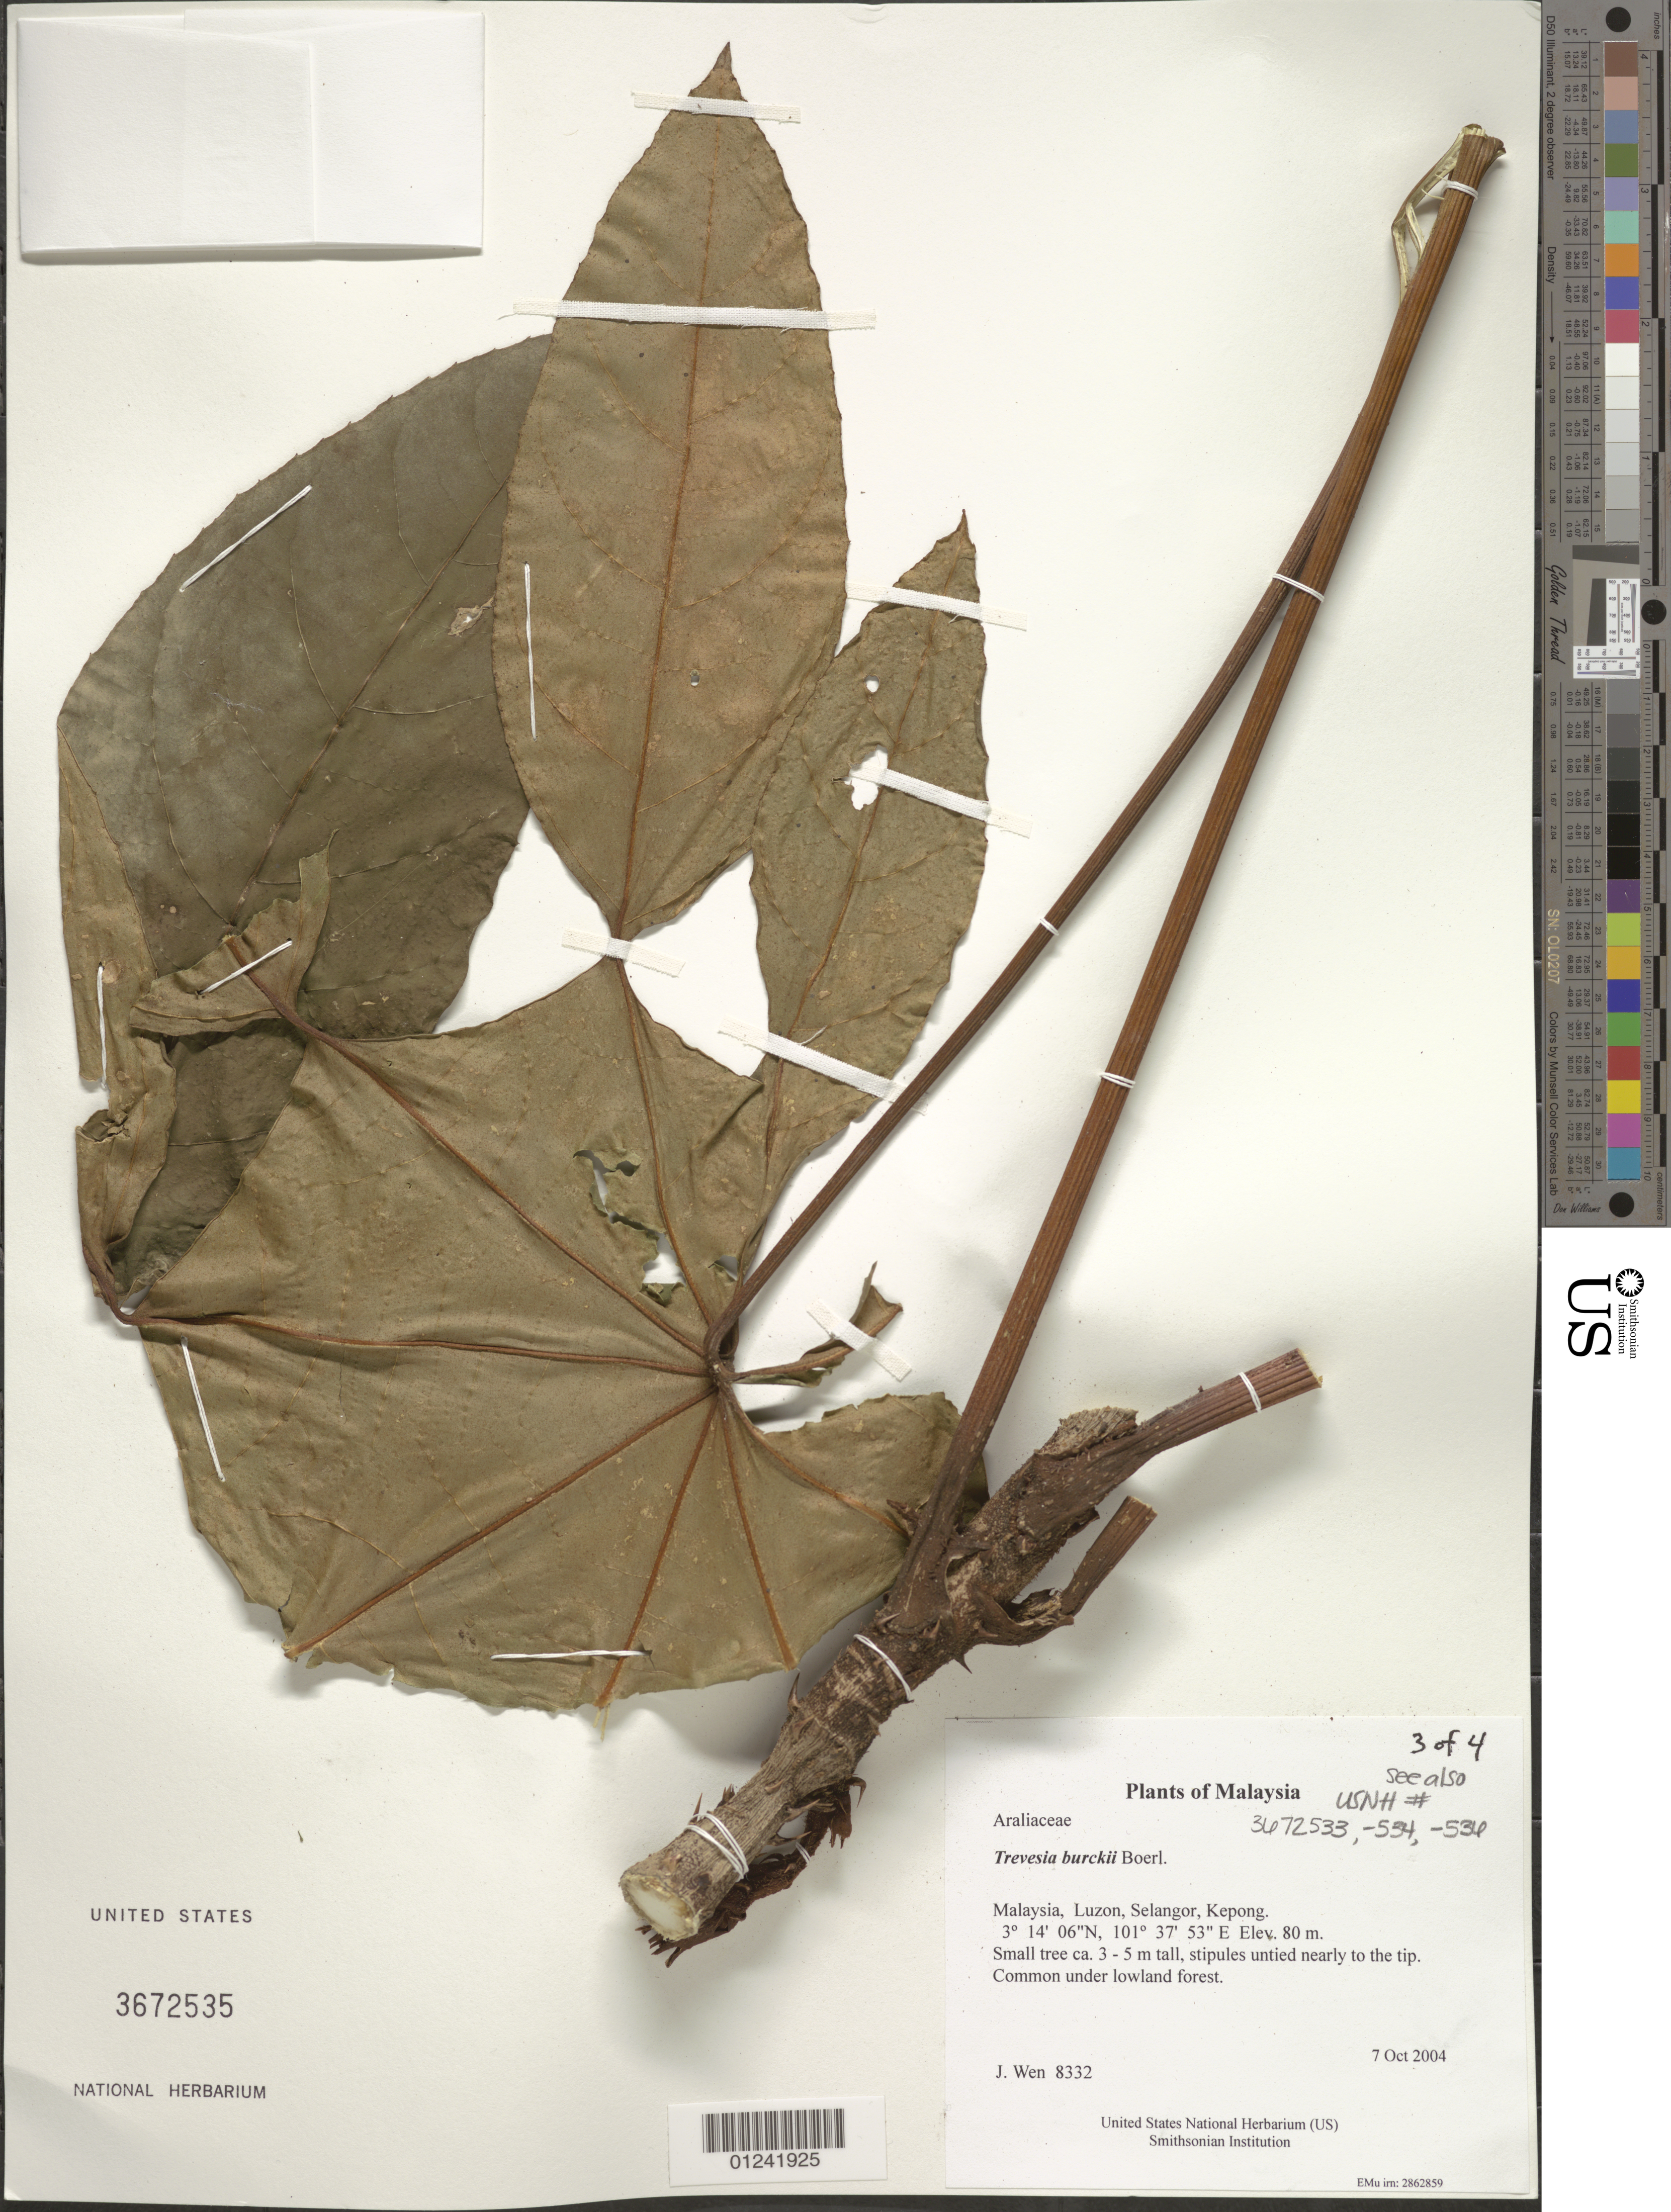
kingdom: Plantae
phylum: Tracheophyta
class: Magnoliopsida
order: Apiales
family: Araliaceae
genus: Trevesia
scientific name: Trevesia burckii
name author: Boerl.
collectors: J. Wen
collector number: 8332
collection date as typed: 7 Oct 2004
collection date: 2004-10-07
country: Malaysia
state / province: Selangor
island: Luzon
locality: Kepong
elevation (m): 80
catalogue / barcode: US 3672535